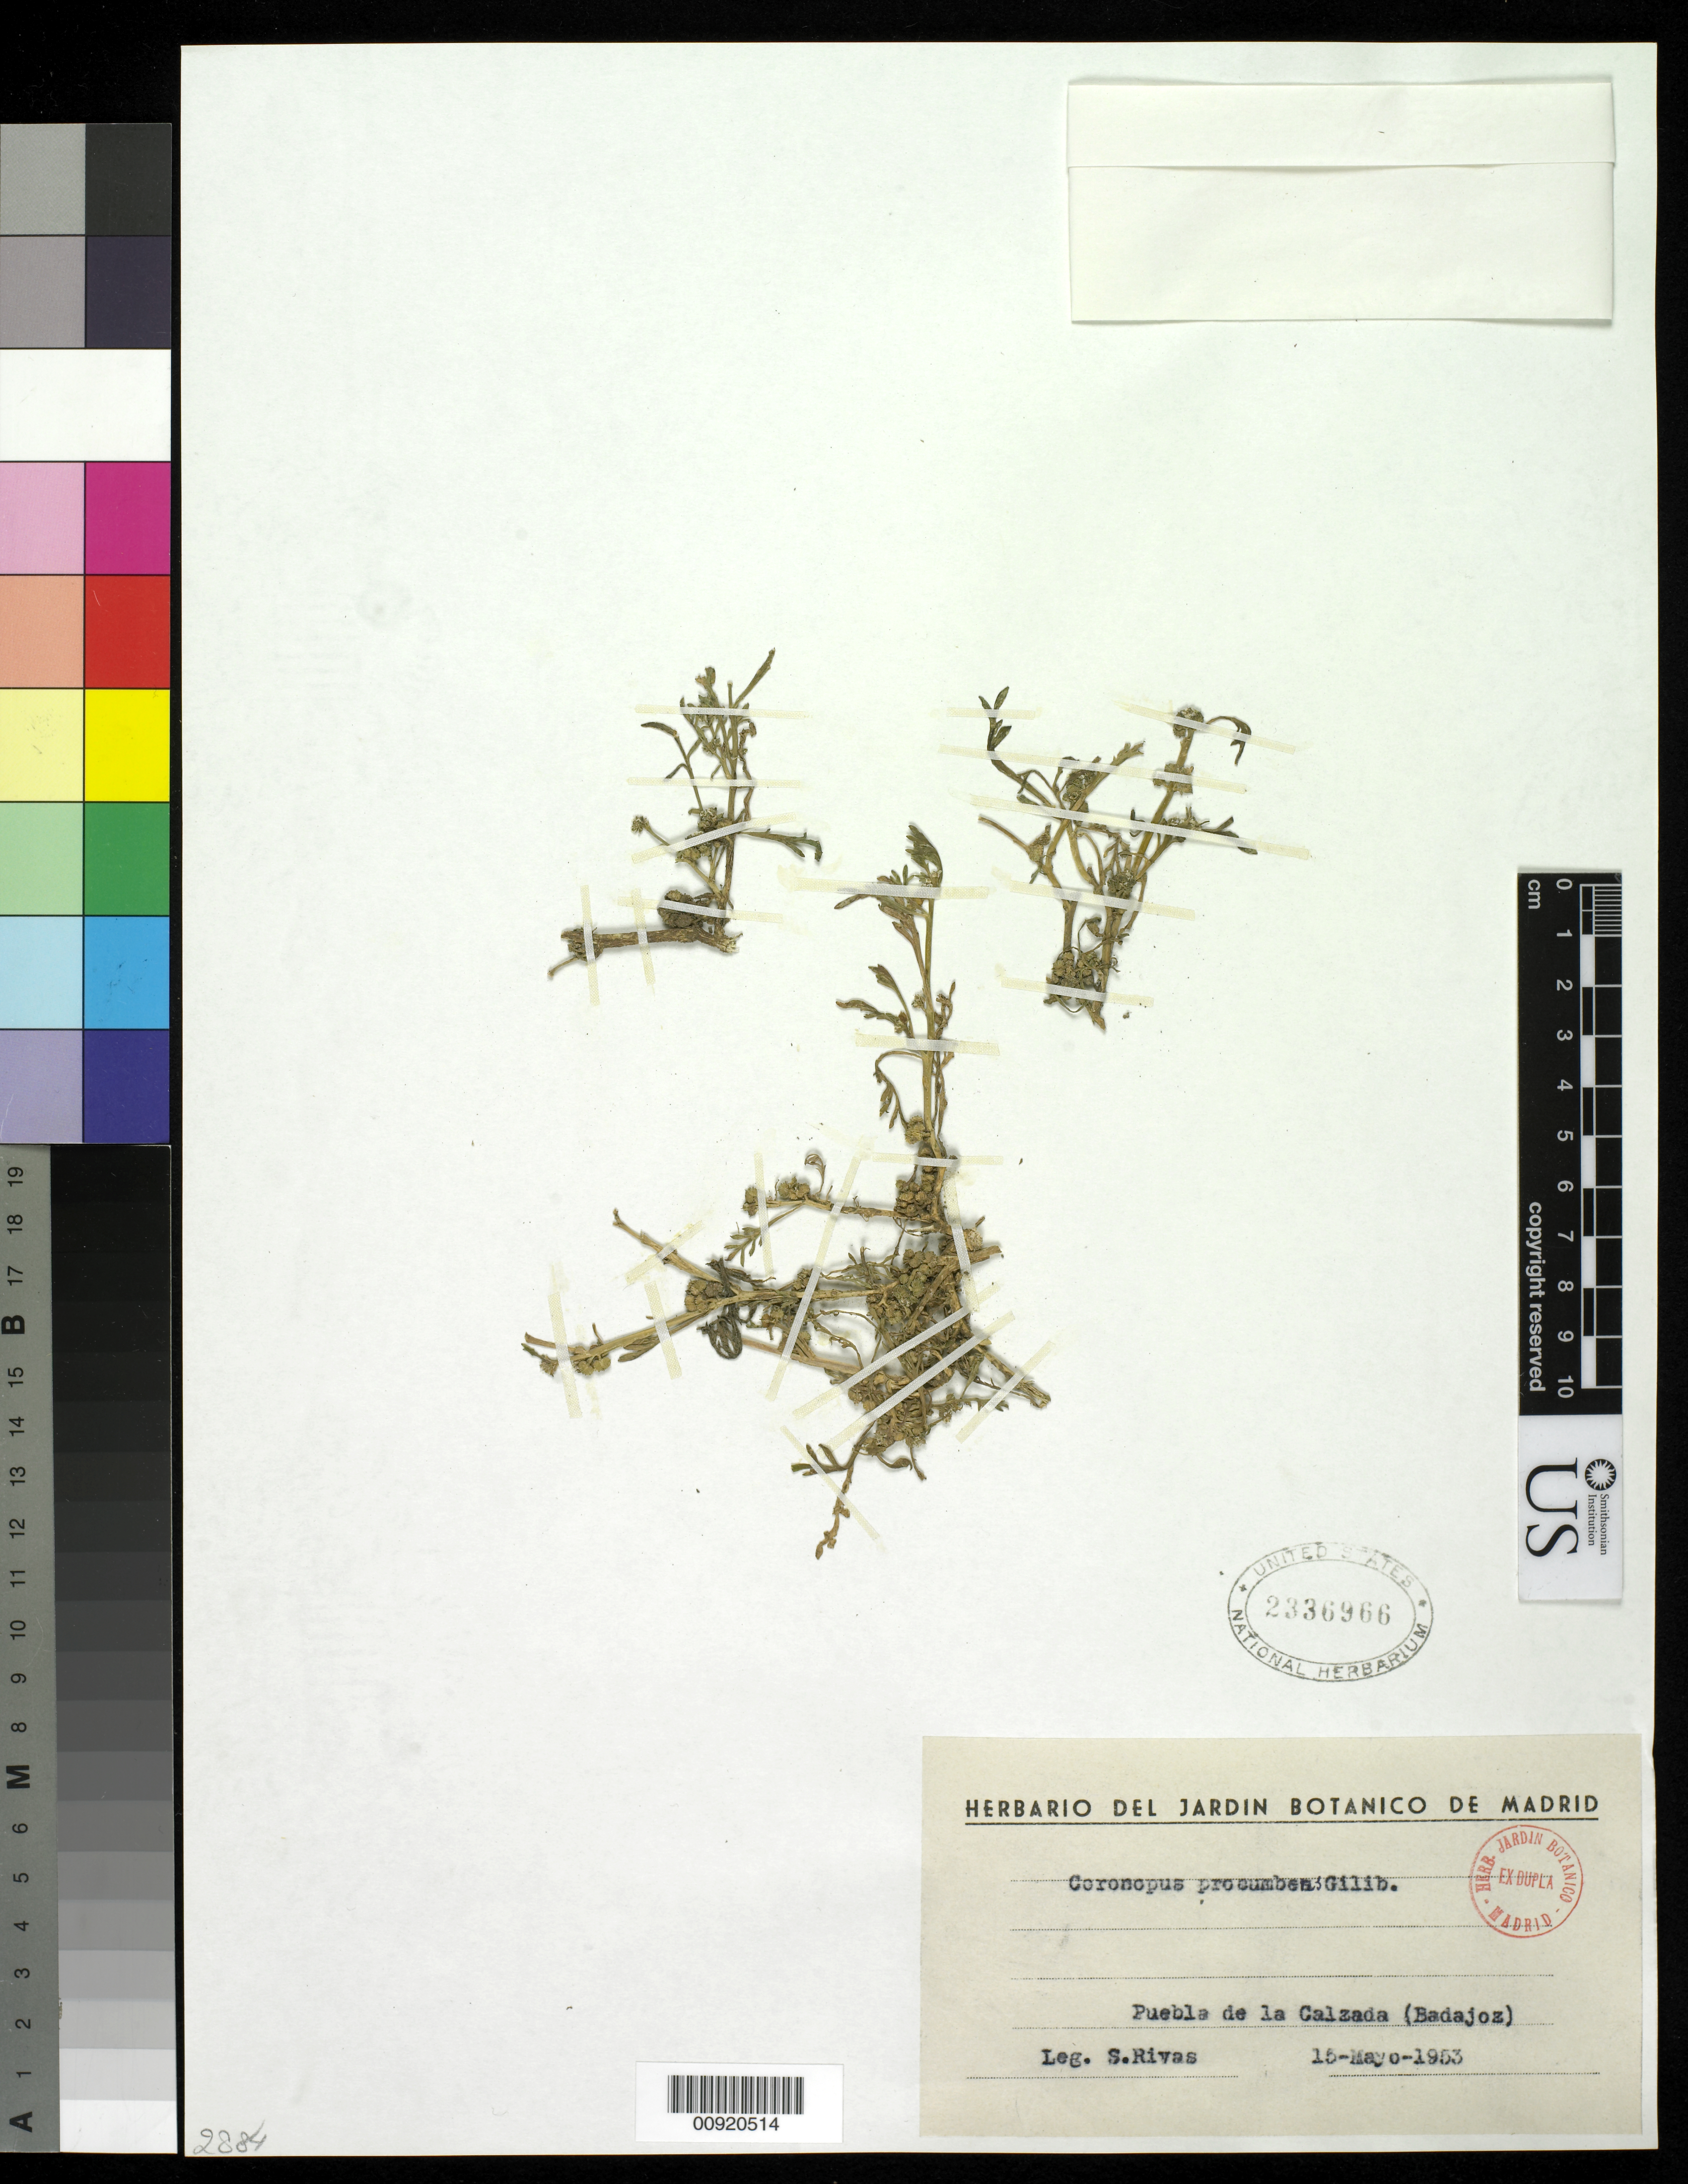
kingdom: Plantae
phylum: Tracheophyta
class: Magnoliopsida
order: Brassicales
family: Brassicaceae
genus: Lepidium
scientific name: Lepidium coronopus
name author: (L.) Al-Shehbaz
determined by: Strong, M. T., (US), Smithsonian Institution - National Museum of Natural History (UNITED STATES)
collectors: S. Rivas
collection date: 1953-05-15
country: Spain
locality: Puebla de la Calzada (Badajoz)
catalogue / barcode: US 2336966